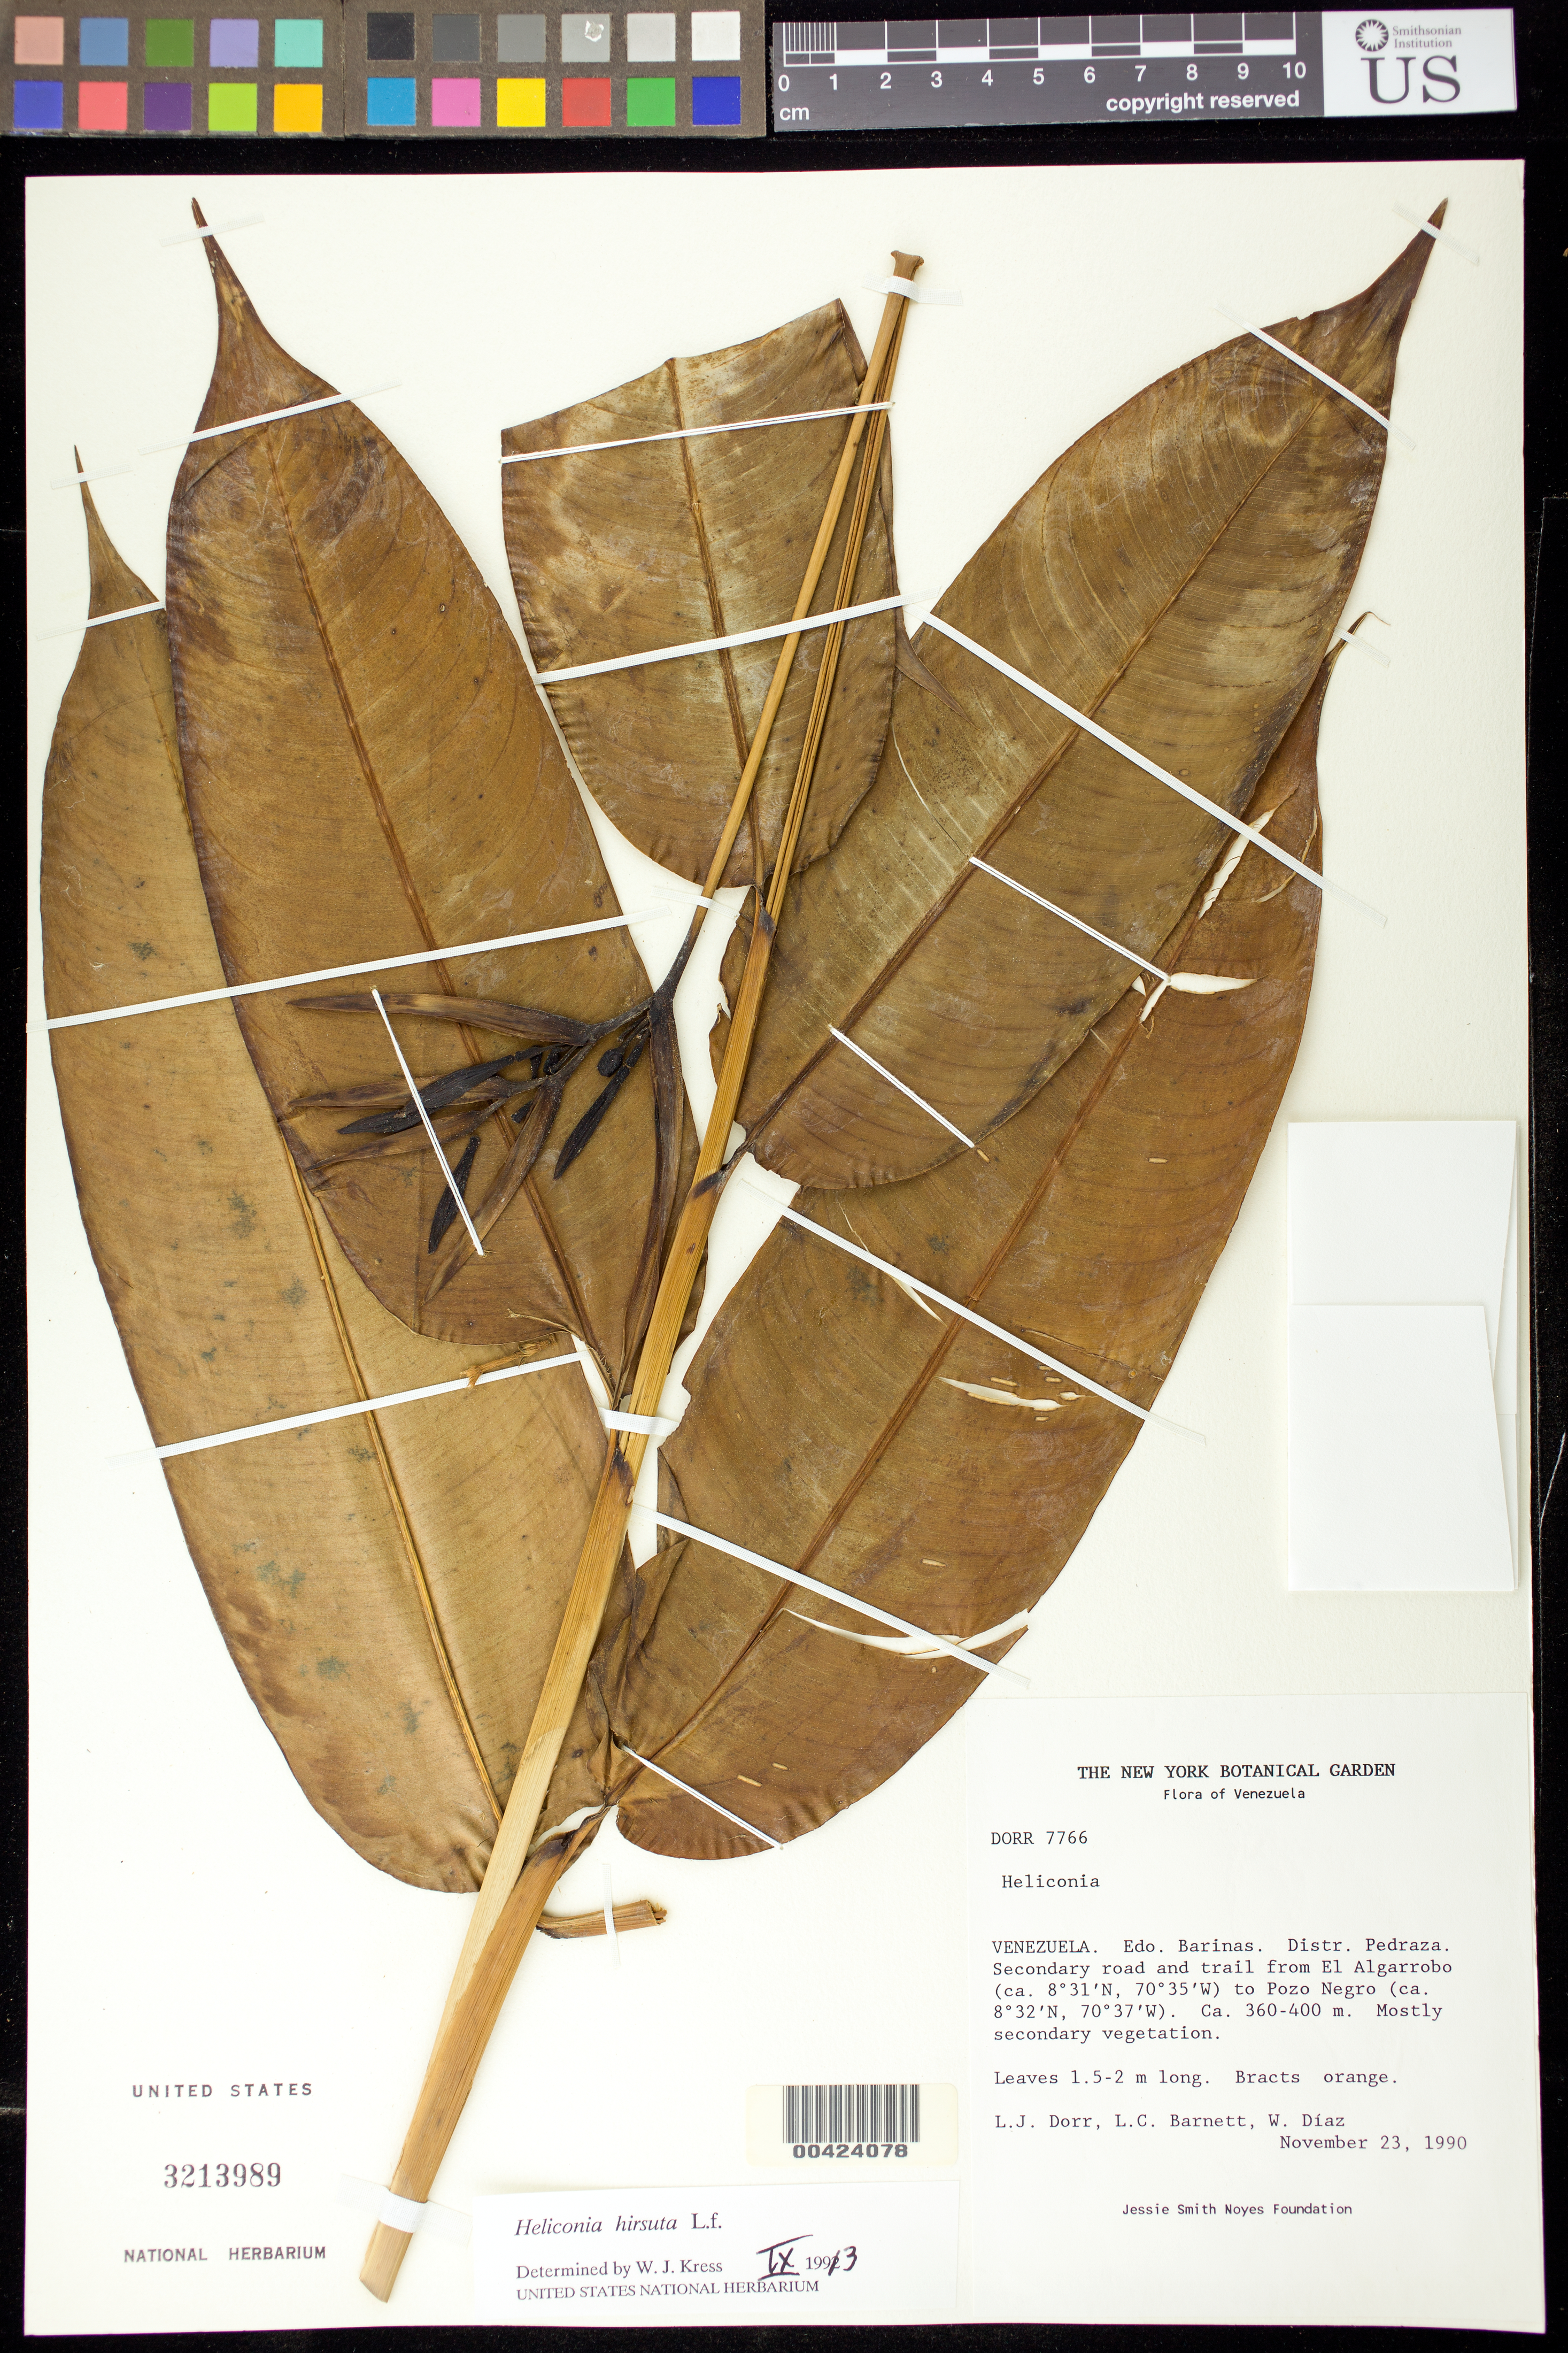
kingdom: Plantae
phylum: Tracheophyta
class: Liliopsida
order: Zingiberales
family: Heliconiaceae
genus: Heliconia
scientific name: Heliconia hirsuta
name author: L. f.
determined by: Kress, W. J., (US), Smithsonian Institution - National Museum of Natural History (UNITED STATES)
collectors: L. J. Dorr, L. C. Barnett & W. Díaz P.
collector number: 7766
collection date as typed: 23 Nov 1990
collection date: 1990-11-23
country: Venezuela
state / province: Barinas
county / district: Pedraza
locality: Trail from el Algarrobo to Pozo Negro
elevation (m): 360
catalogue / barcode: US 3213989